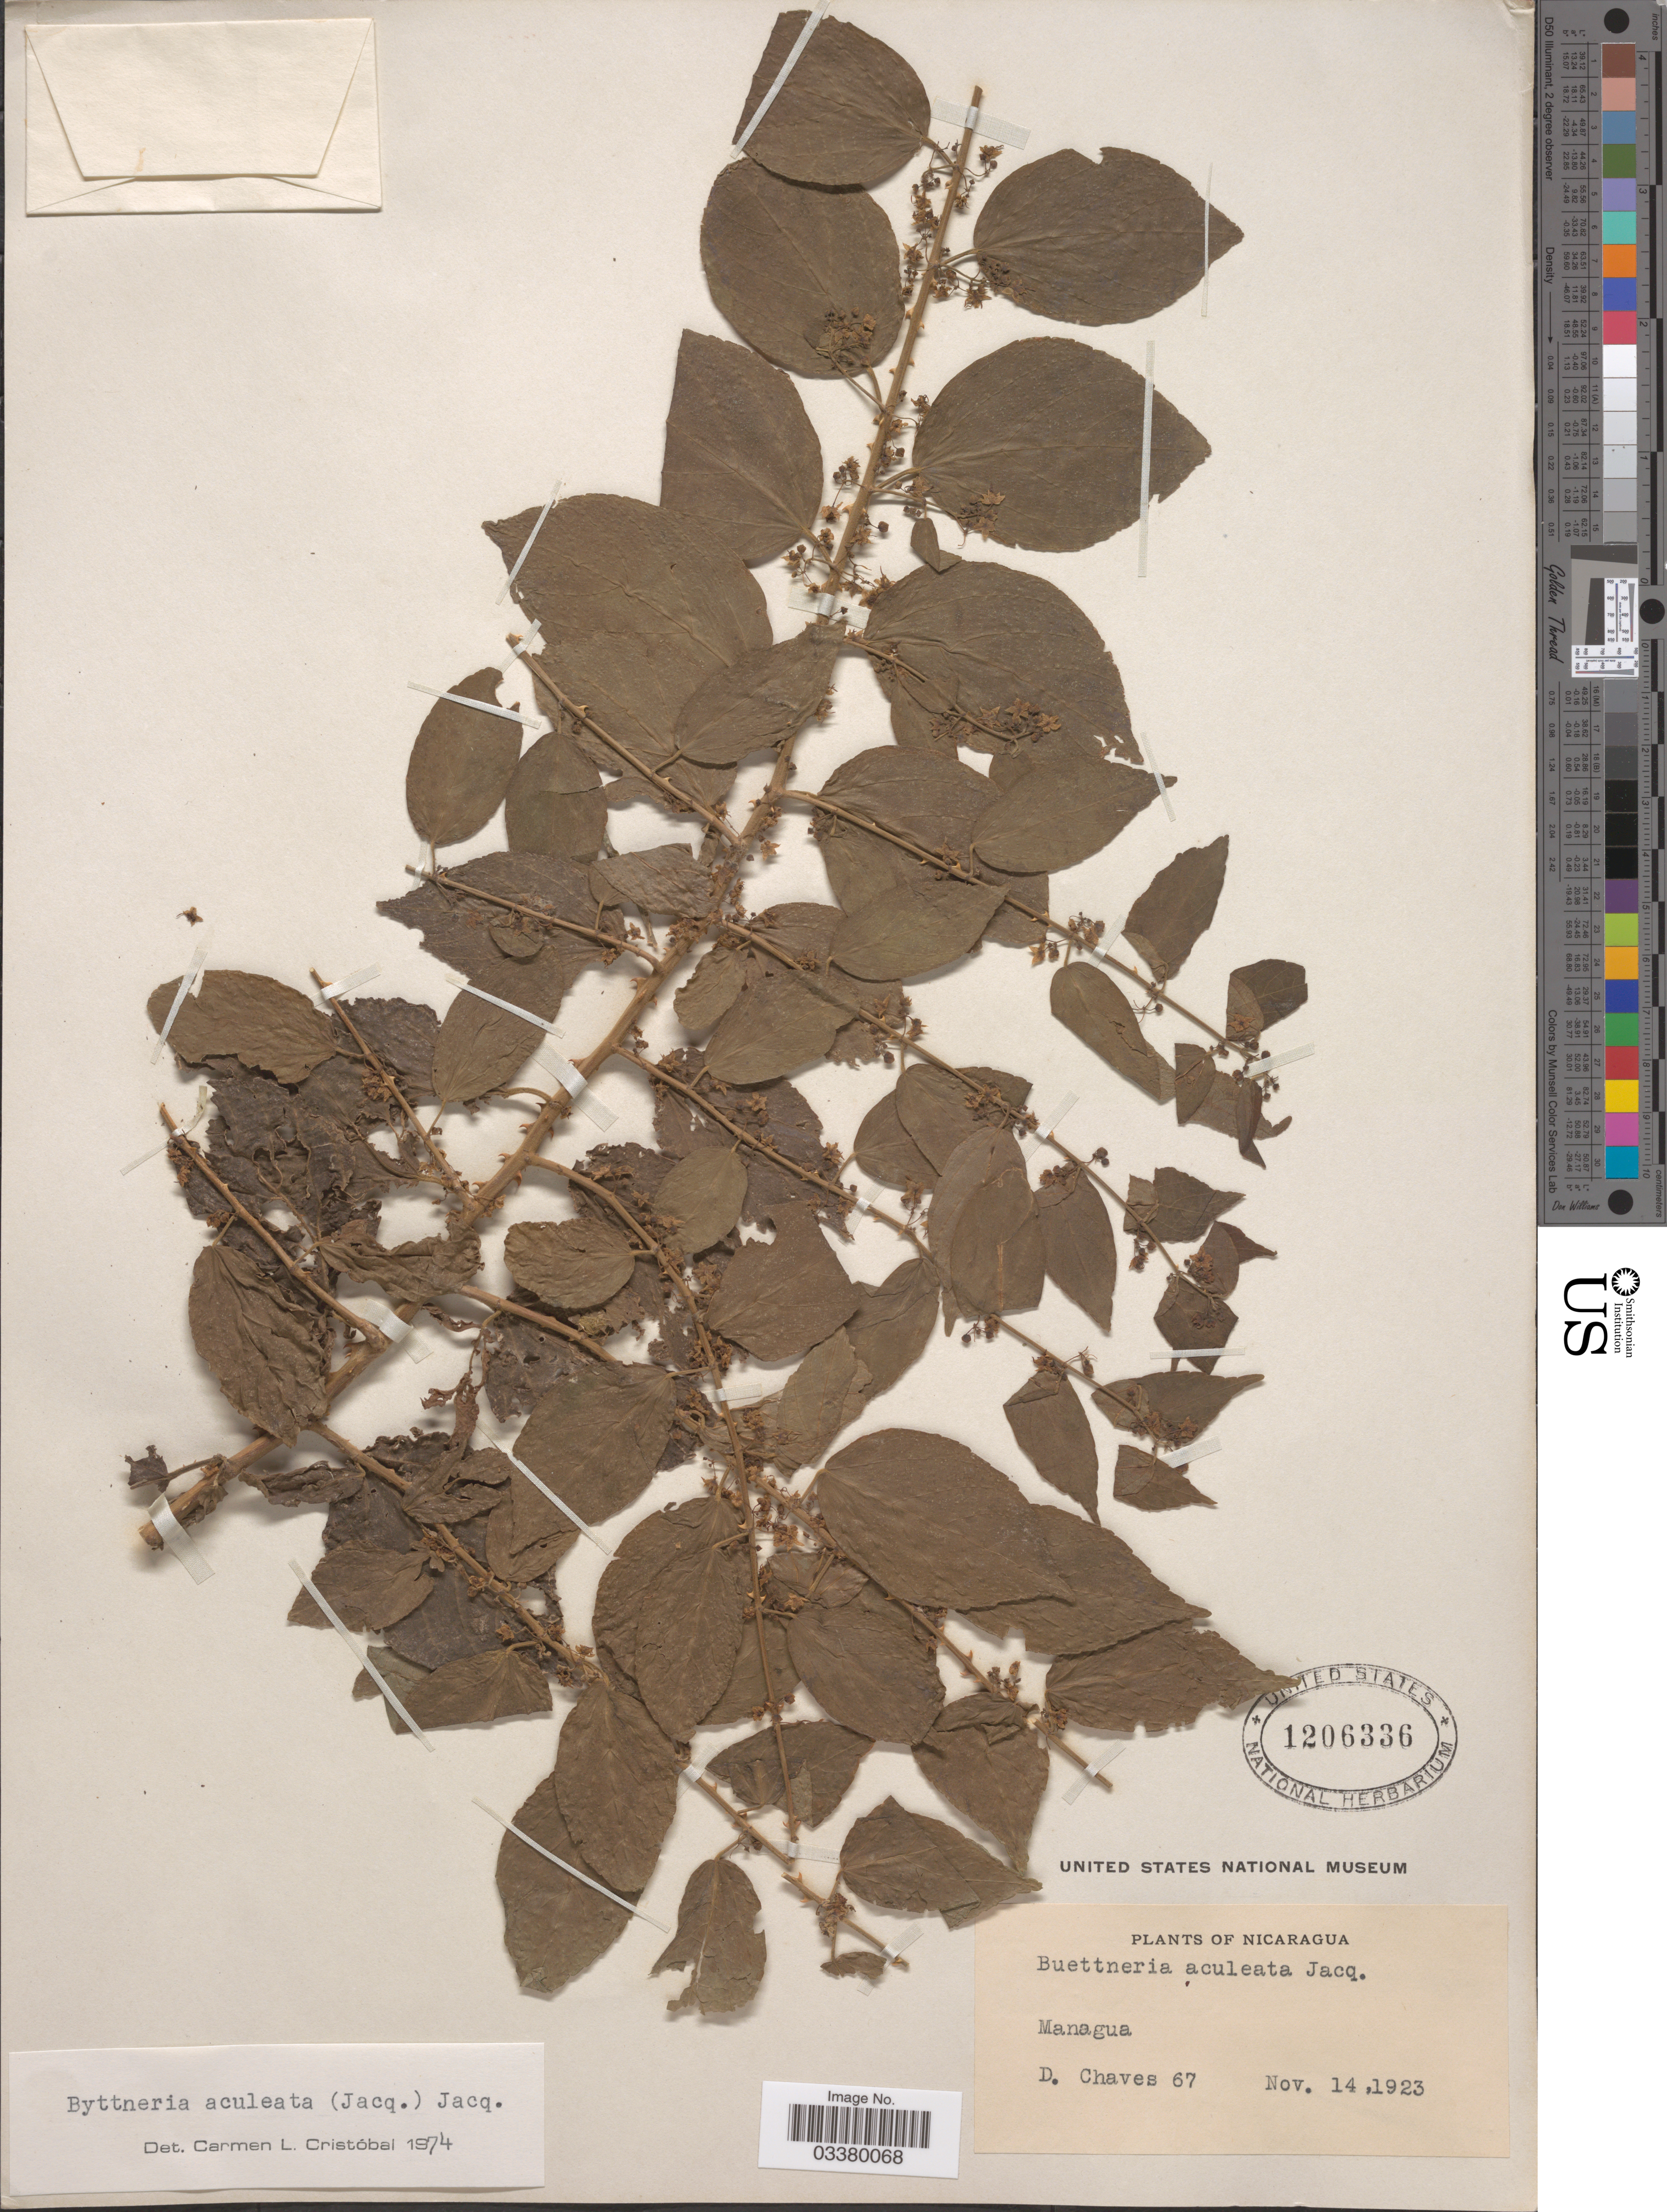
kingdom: Plantae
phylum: Tracheophyta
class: Magnoliopsida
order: Malvales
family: Malvaceae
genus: Byttneria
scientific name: Byttneria aculeata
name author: (Jacq.) Jacq.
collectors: D. Chaves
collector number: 67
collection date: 1923-11-14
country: Nicaragua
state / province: Managua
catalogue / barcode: US 1206336